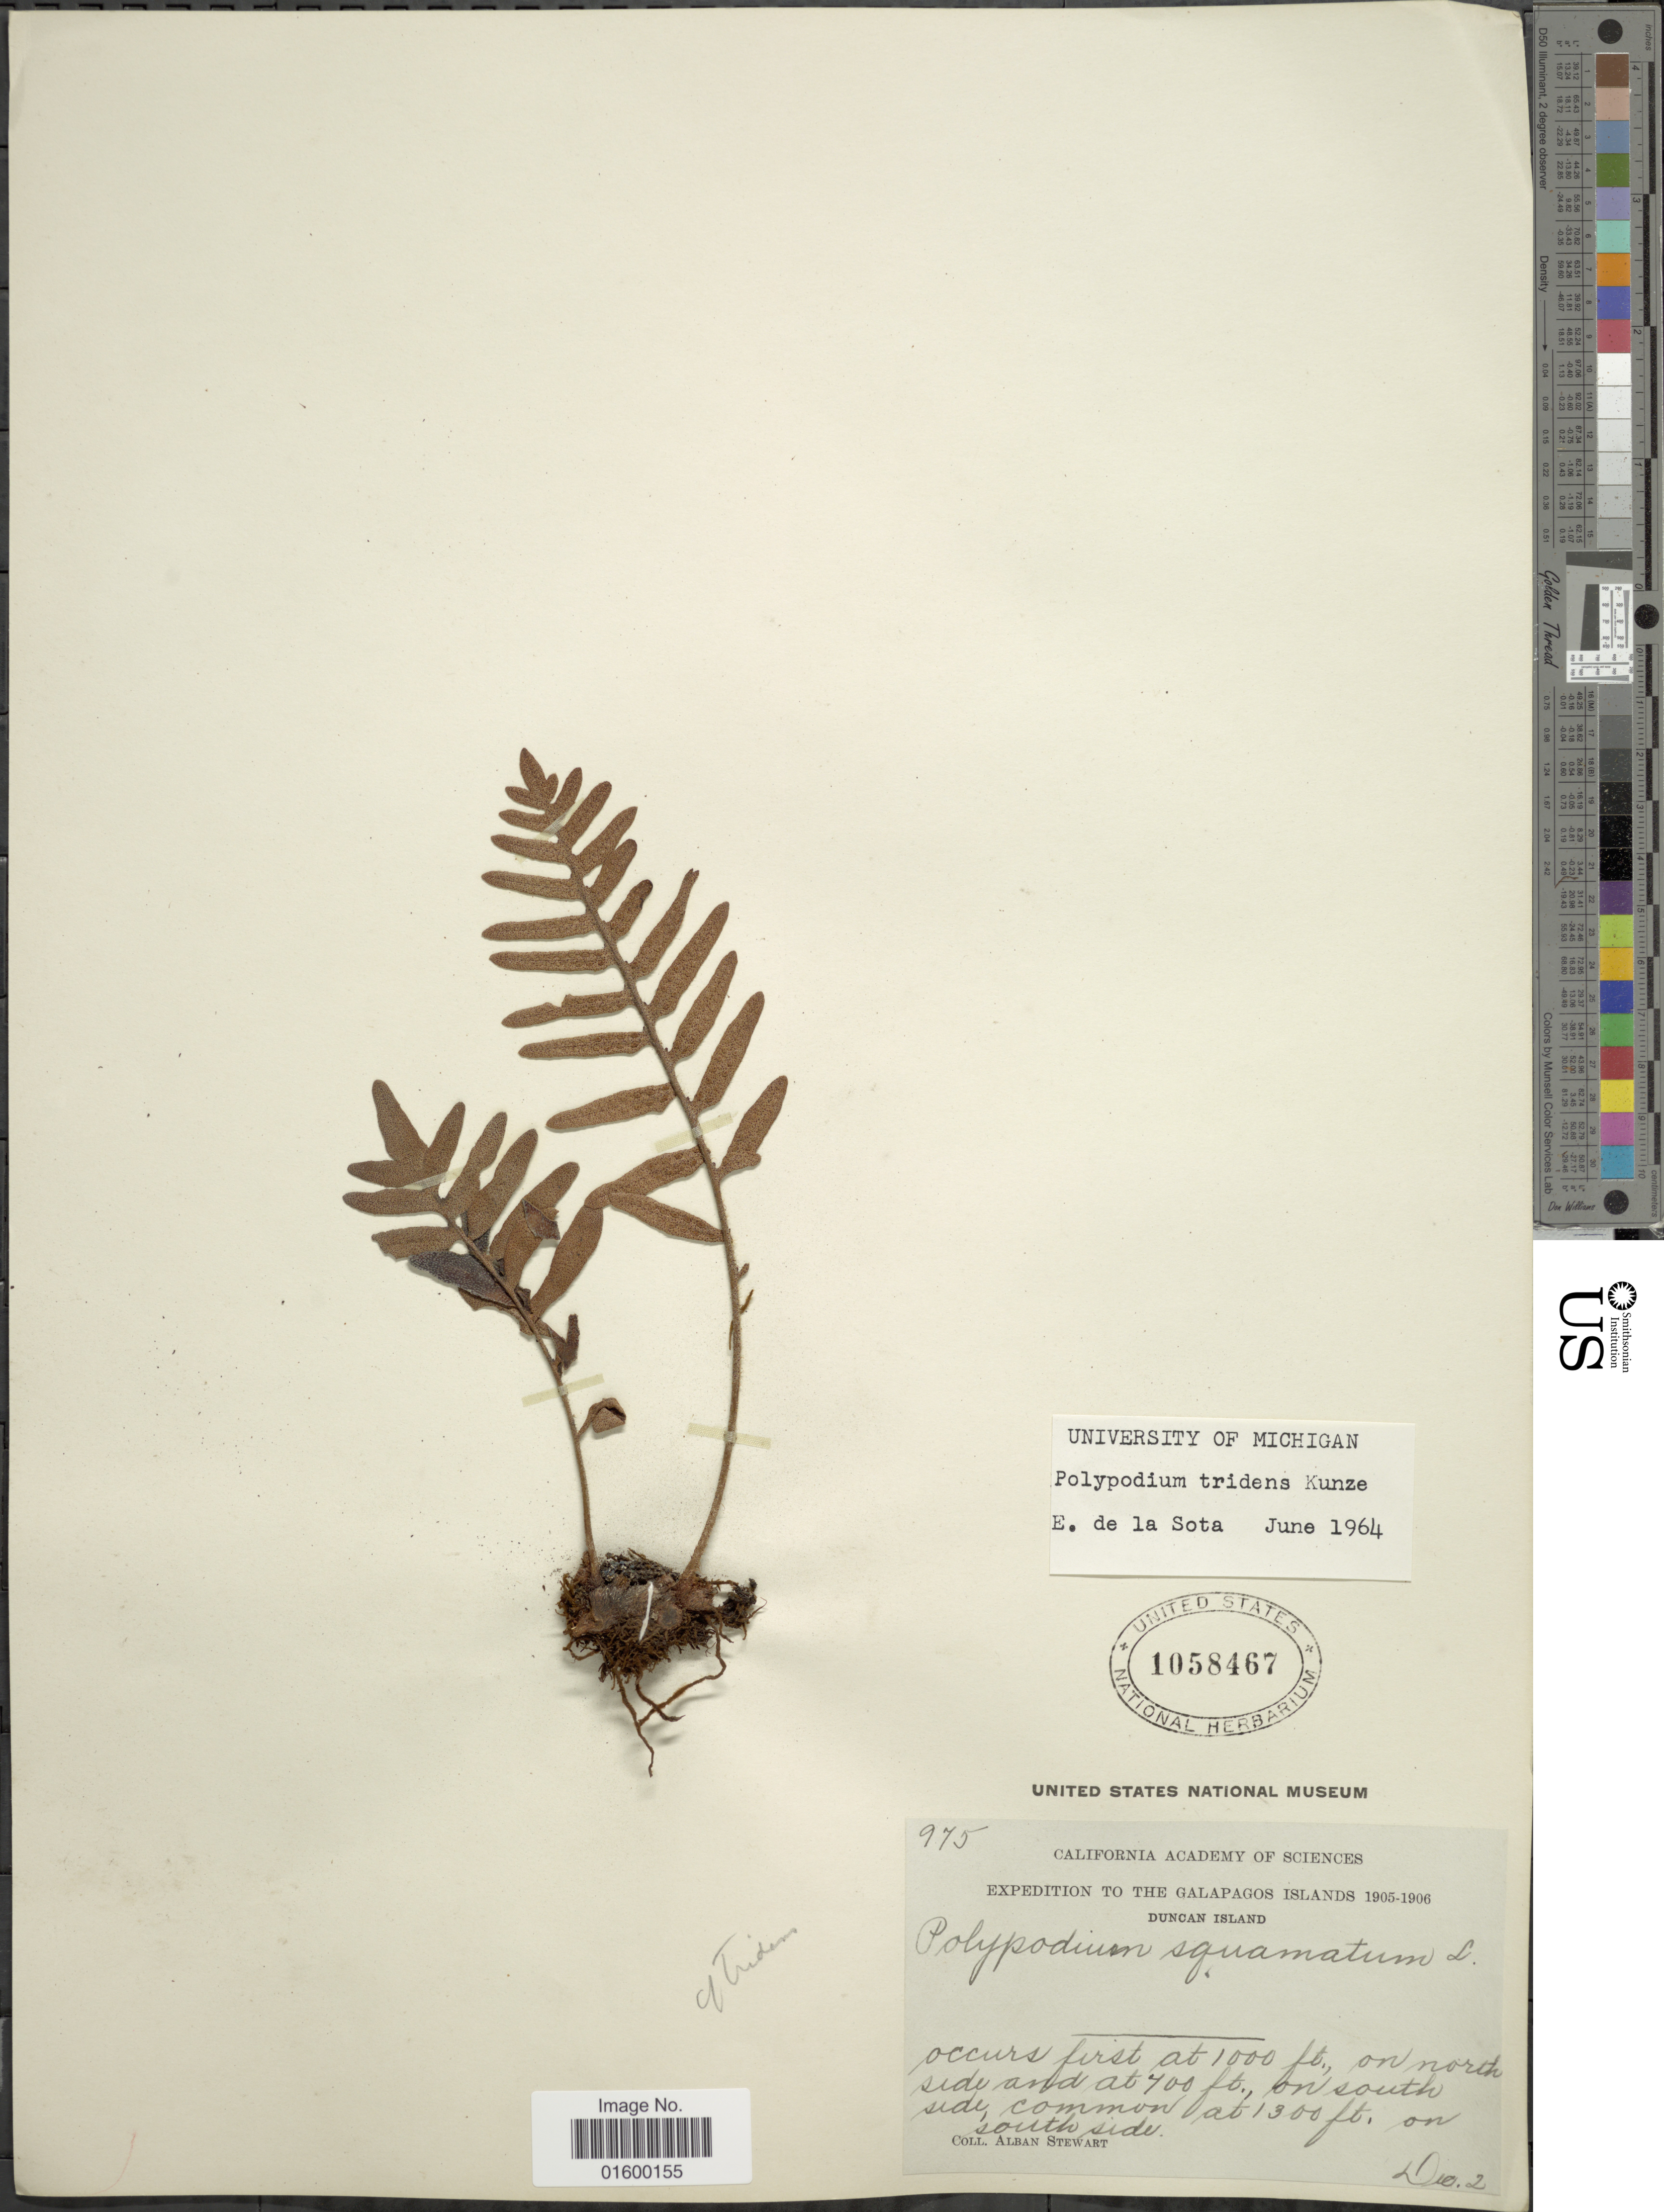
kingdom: Plantae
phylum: Tracheophyta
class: Polypodiopsida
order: Polypodiales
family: Polypodiaceae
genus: Pleopeltis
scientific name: Pleopeltis tridens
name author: J. Sm.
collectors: A. Stewart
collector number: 975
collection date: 1905-12-02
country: Ecuador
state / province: Colón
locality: Galapagos Islands, Duncan Island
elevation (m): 305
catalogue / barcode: US 1058467